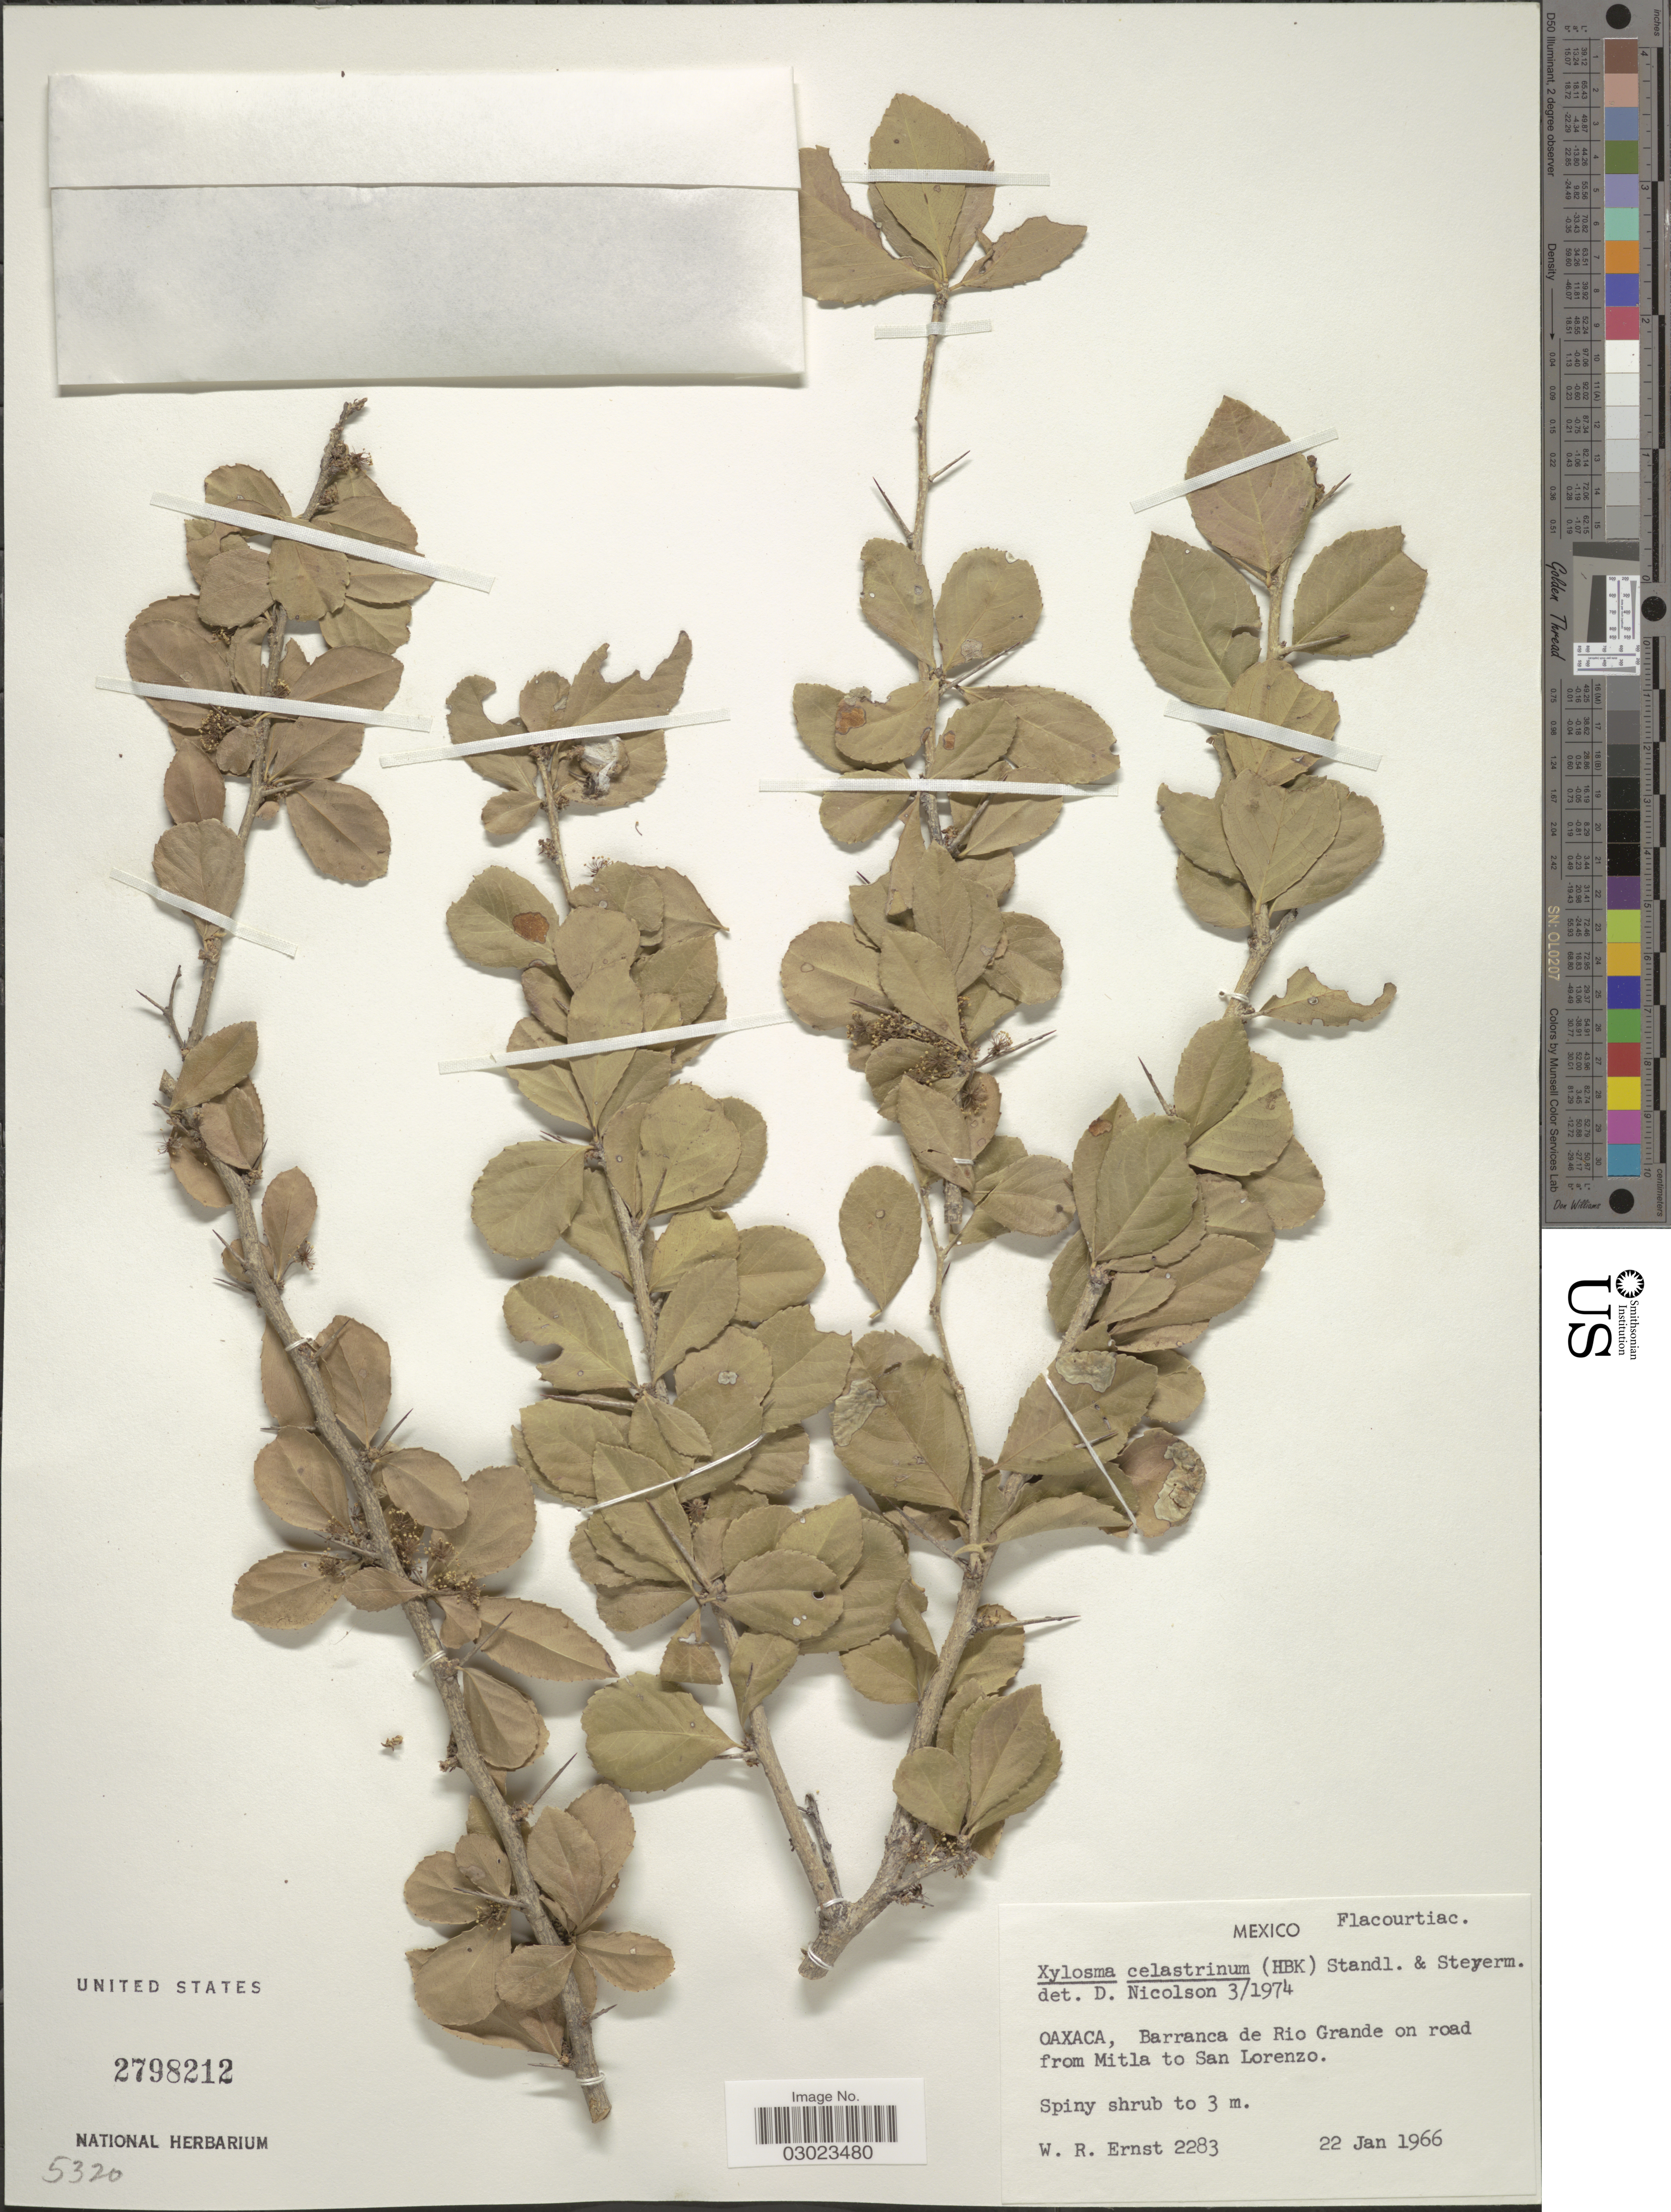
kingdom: Plantae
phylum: Tracheophyta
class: Magnoliopsida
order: Malpighiales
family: Salicaceae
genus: Xylosma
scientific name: Xylosma flexuosa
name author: (Kunth) Hemsl.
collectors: W. R. Ernst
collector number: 2283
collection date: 1966-01-22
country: Mexico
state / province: Oaxaca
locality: Barranca de Rio Grande on road from Mitla to San Lorenzo.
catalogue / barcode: US 2798212